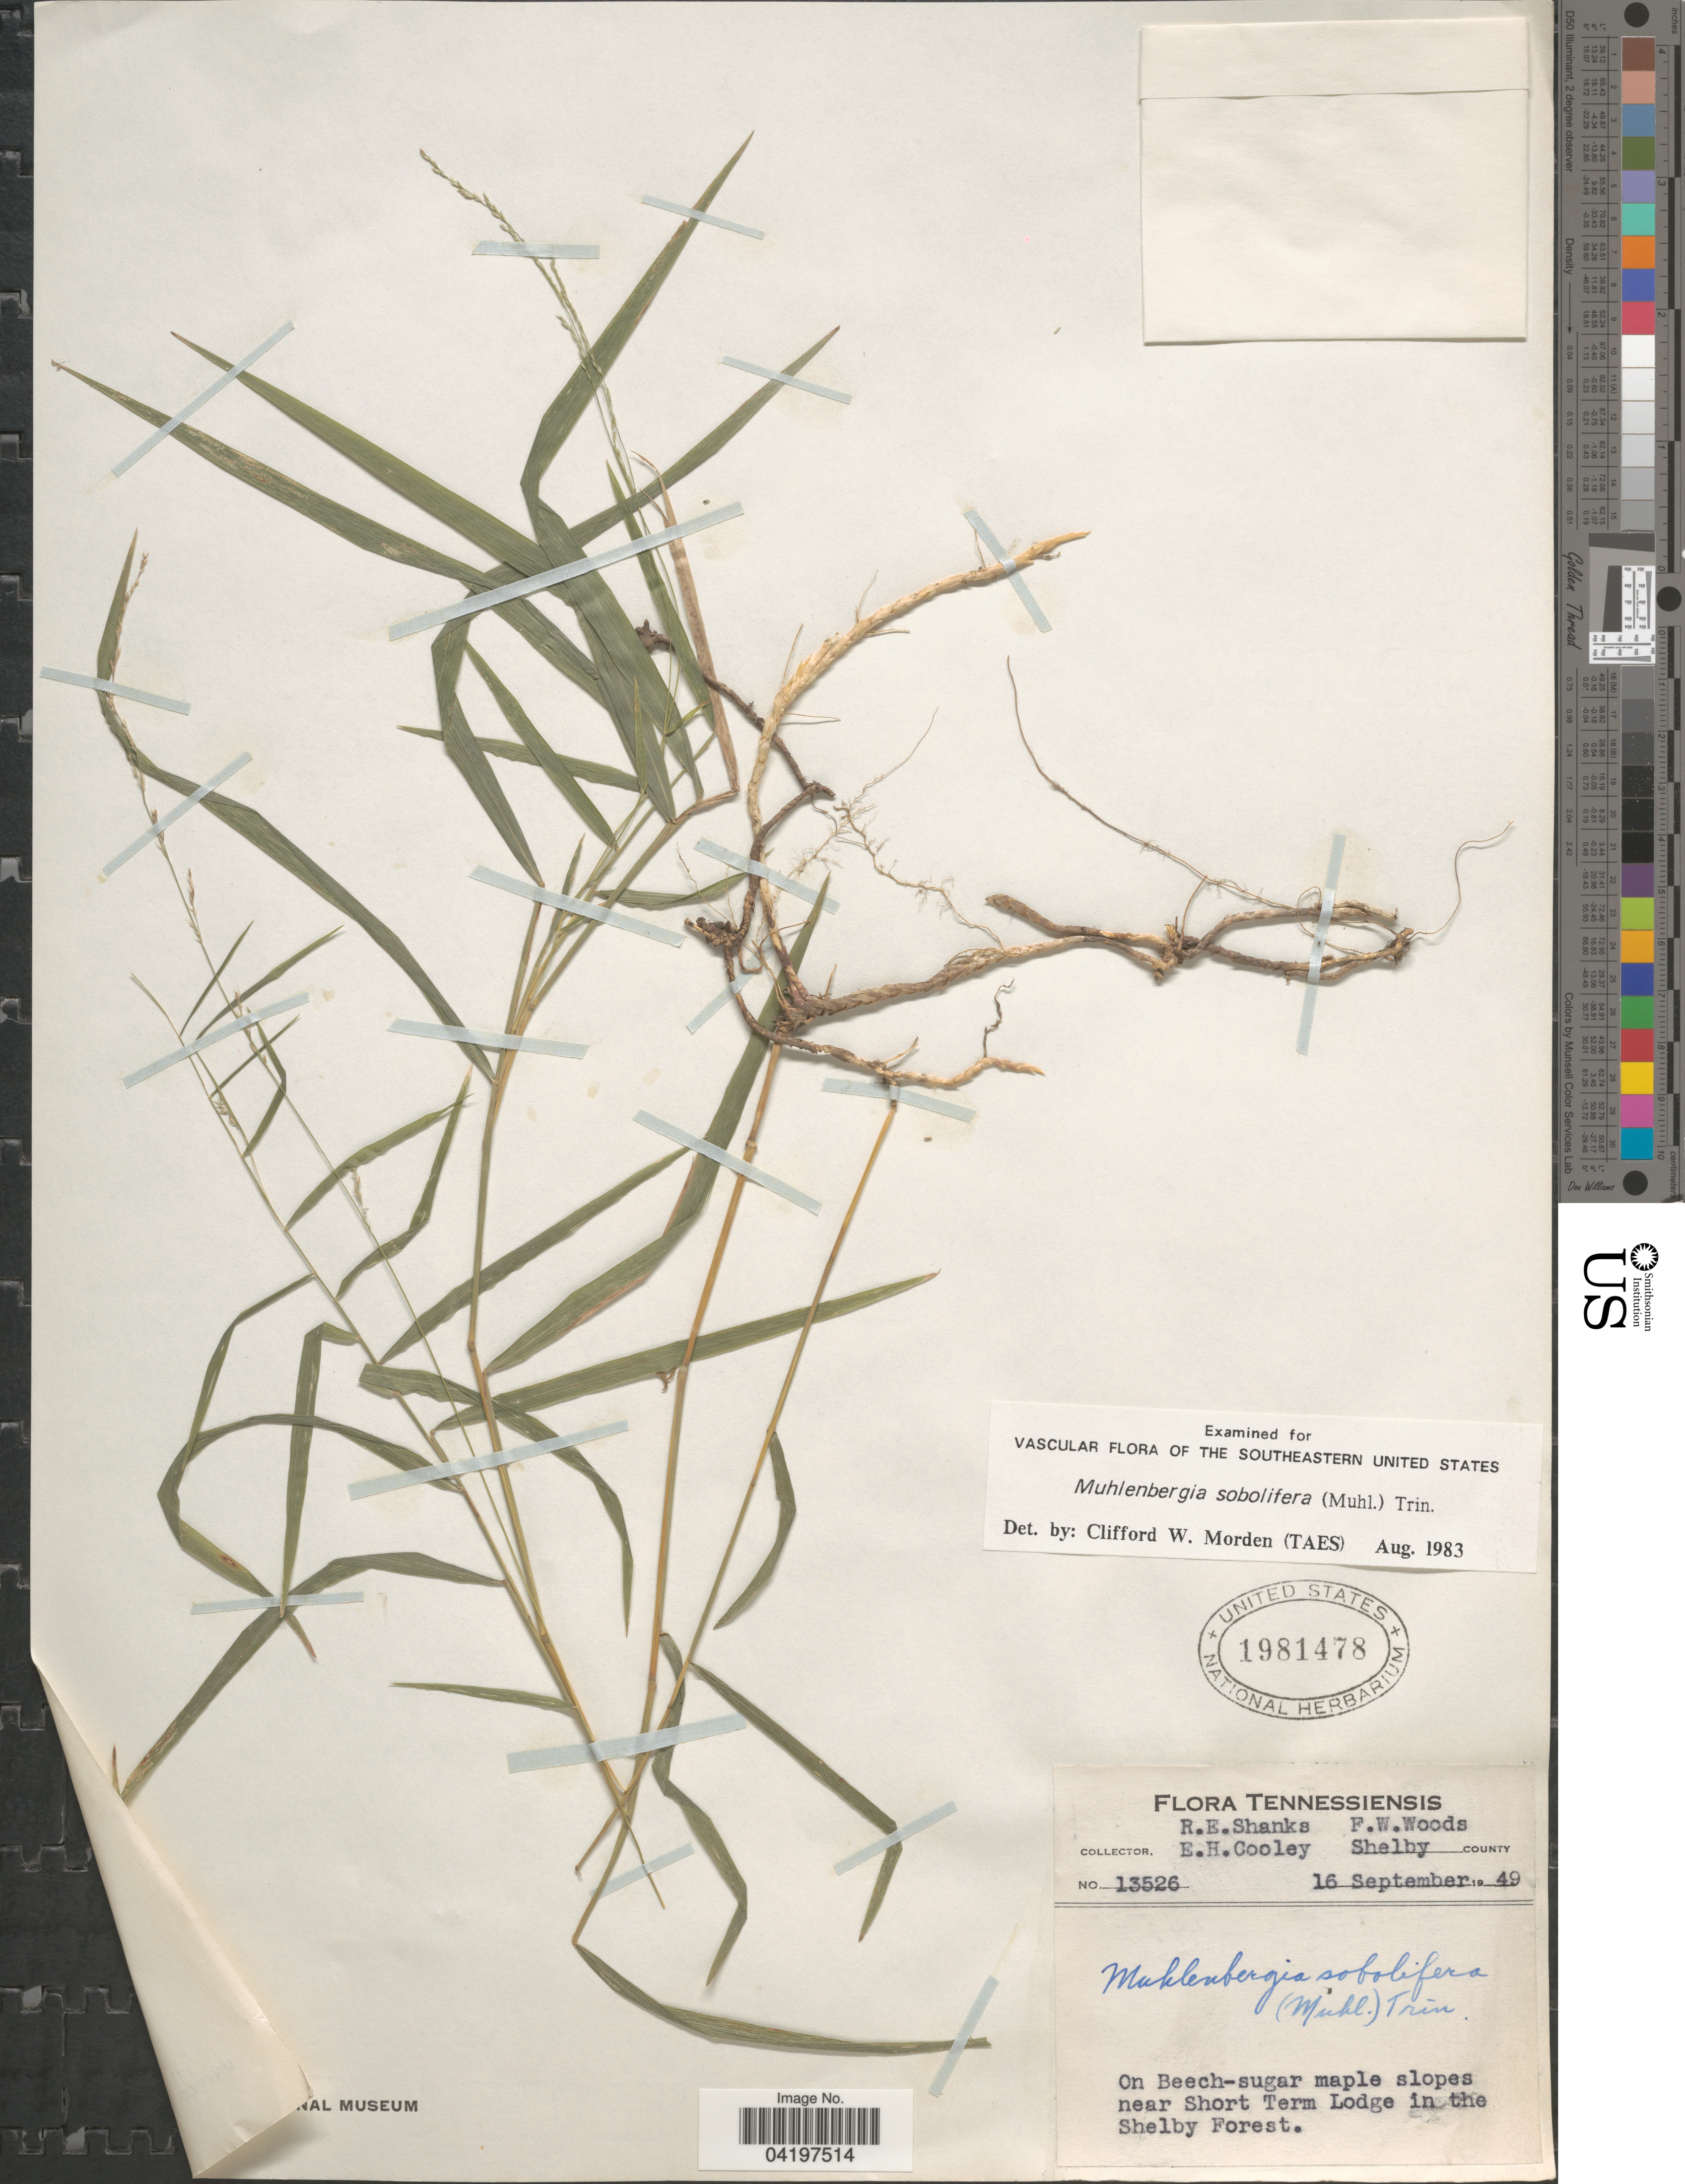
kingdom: Plantae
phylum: Tracheophyta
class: Liliopsida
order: Poales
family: Poaceae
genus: Muhlenbergia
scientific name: Muhlenbergia sobolifera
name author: (Muhl. ex Willd.) Trin.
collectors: R. Shanks, F. W. Woods & E. H. Cooley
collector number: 13526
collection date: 1949-09-16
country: United States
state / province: Tennessee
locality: Shelby County. On Beech-sugar maple slopes near Short Term Lodge in the Shelby Forest.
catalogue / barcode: US 1981478